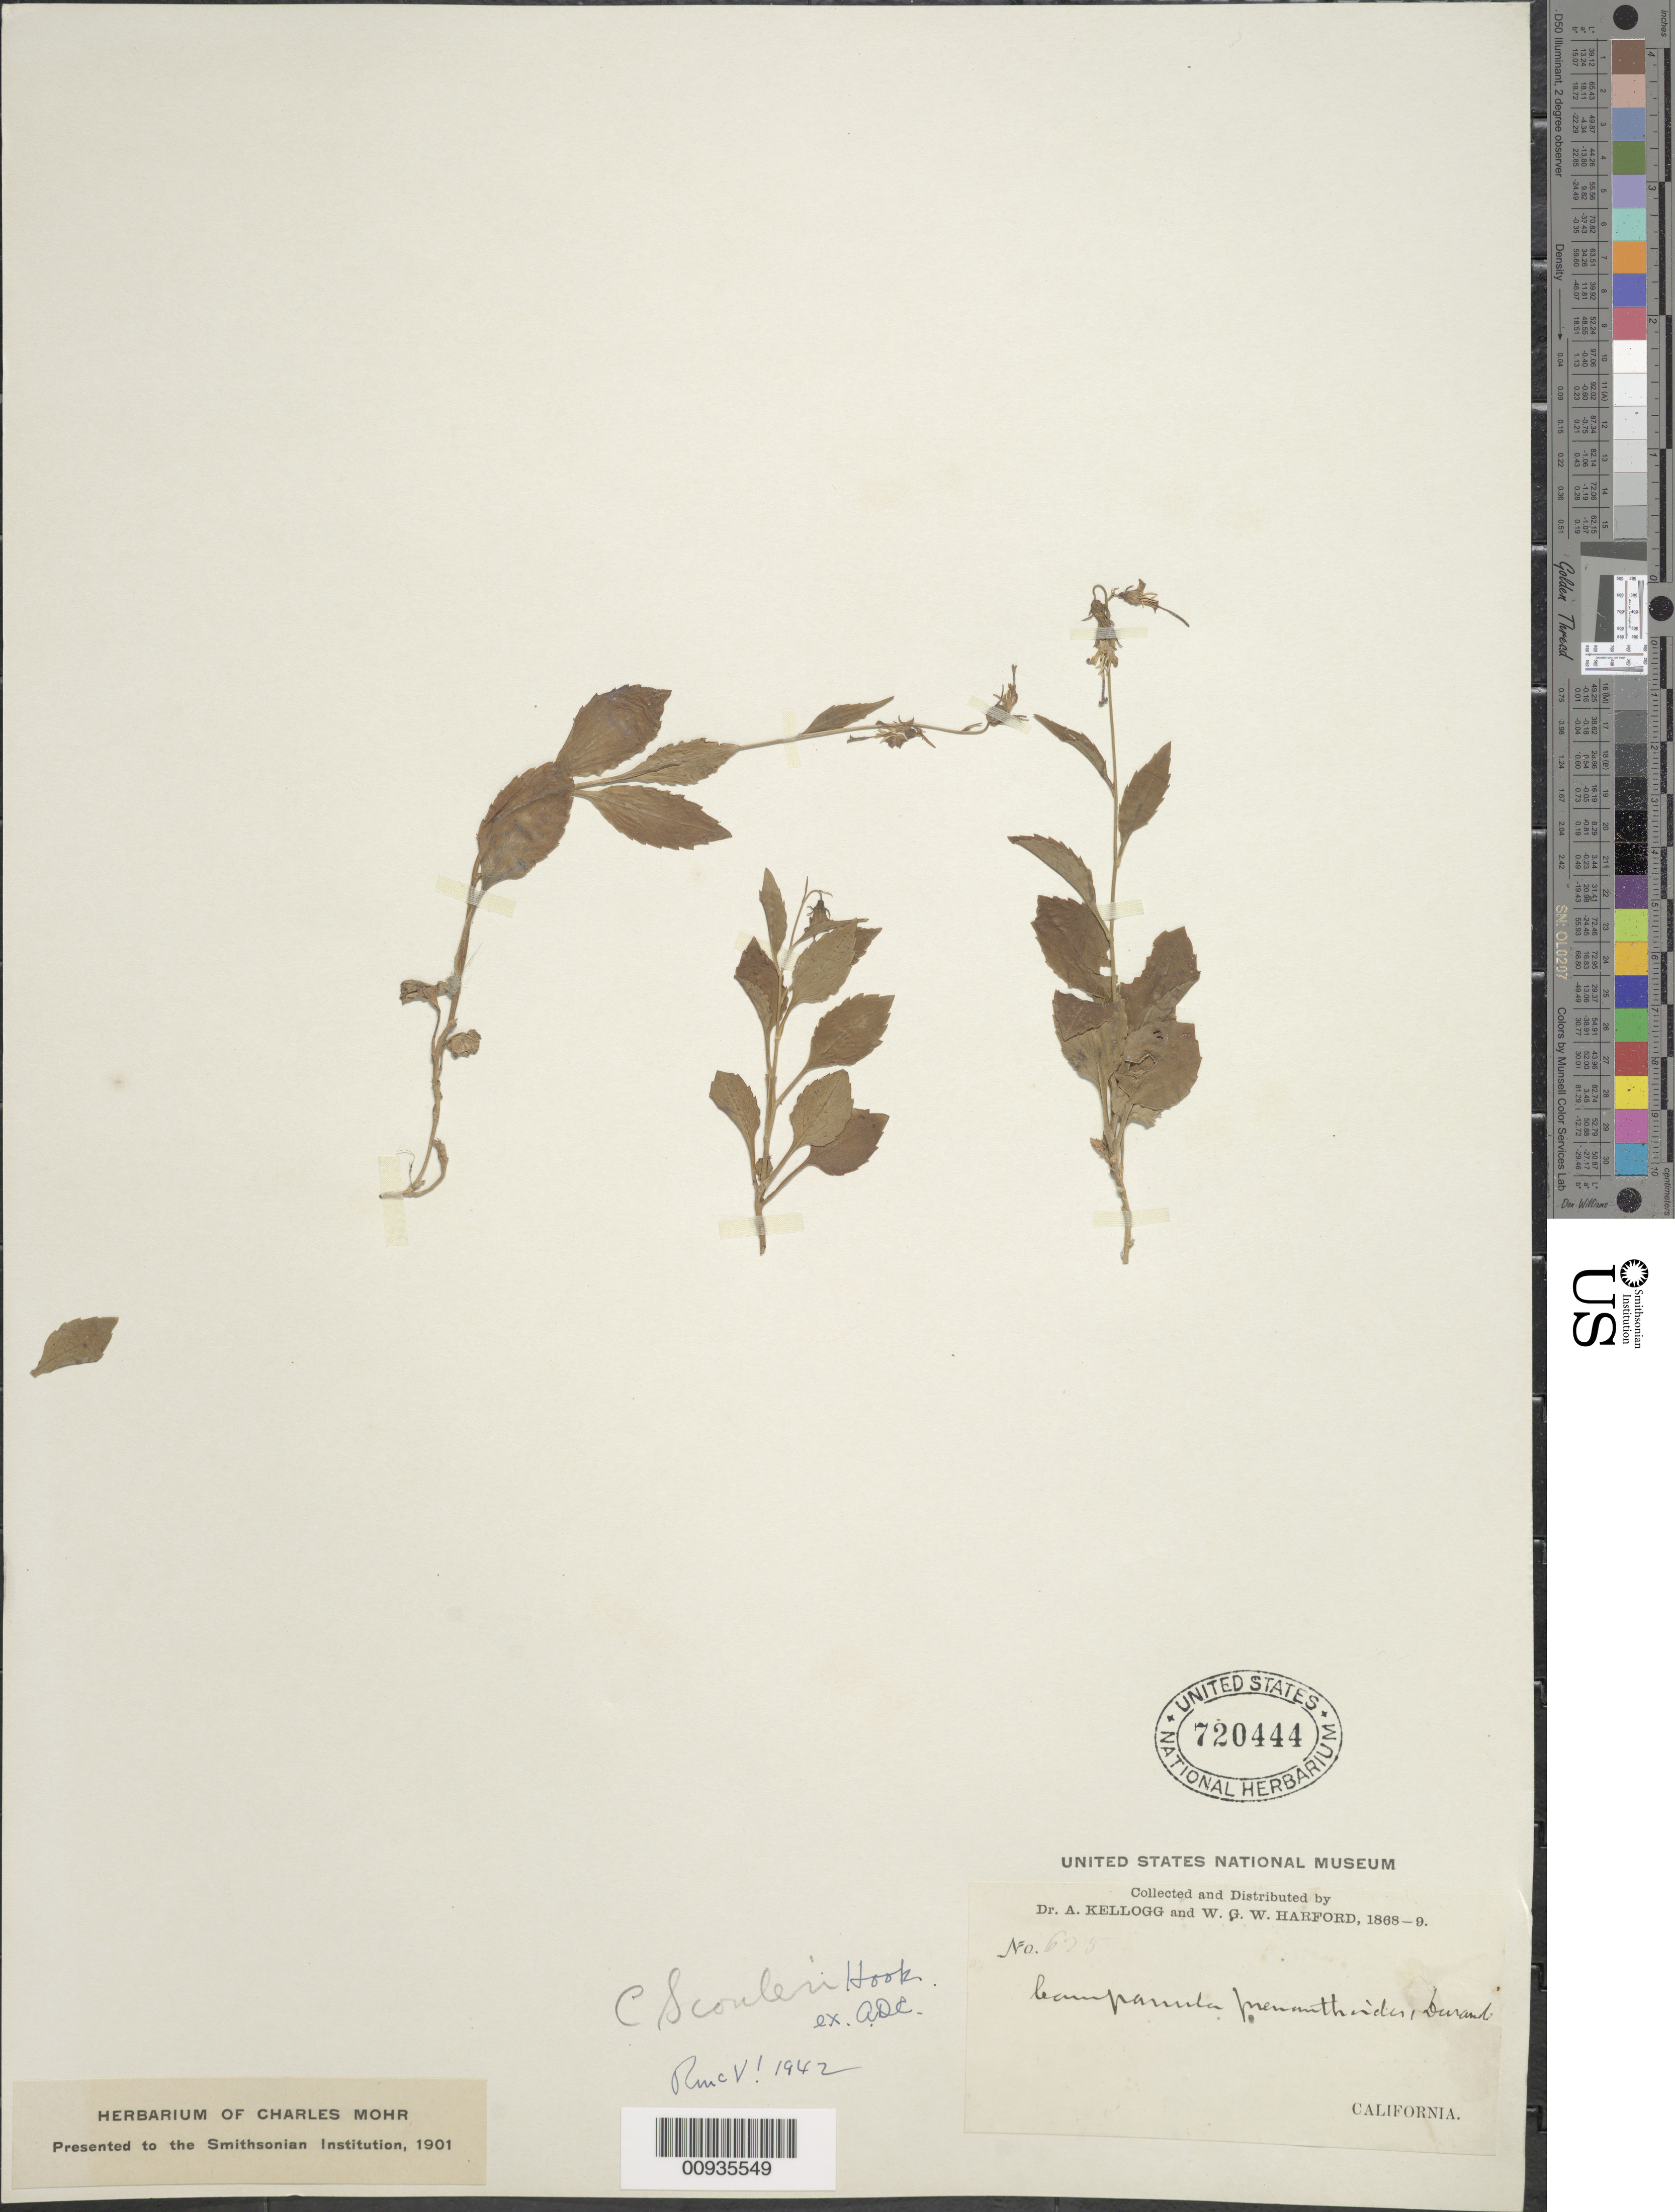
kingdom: Plantae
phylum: Tracheophyta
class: Magnoliopsida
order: Asterales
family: Campanulaceae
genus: Campanula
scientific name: Campanula scouleri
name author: Hook.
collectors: A. Kellogg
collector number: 625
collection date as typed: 1868 to -- --- 1869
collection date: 1868/1869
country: United States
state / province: California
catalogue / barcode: US 720444